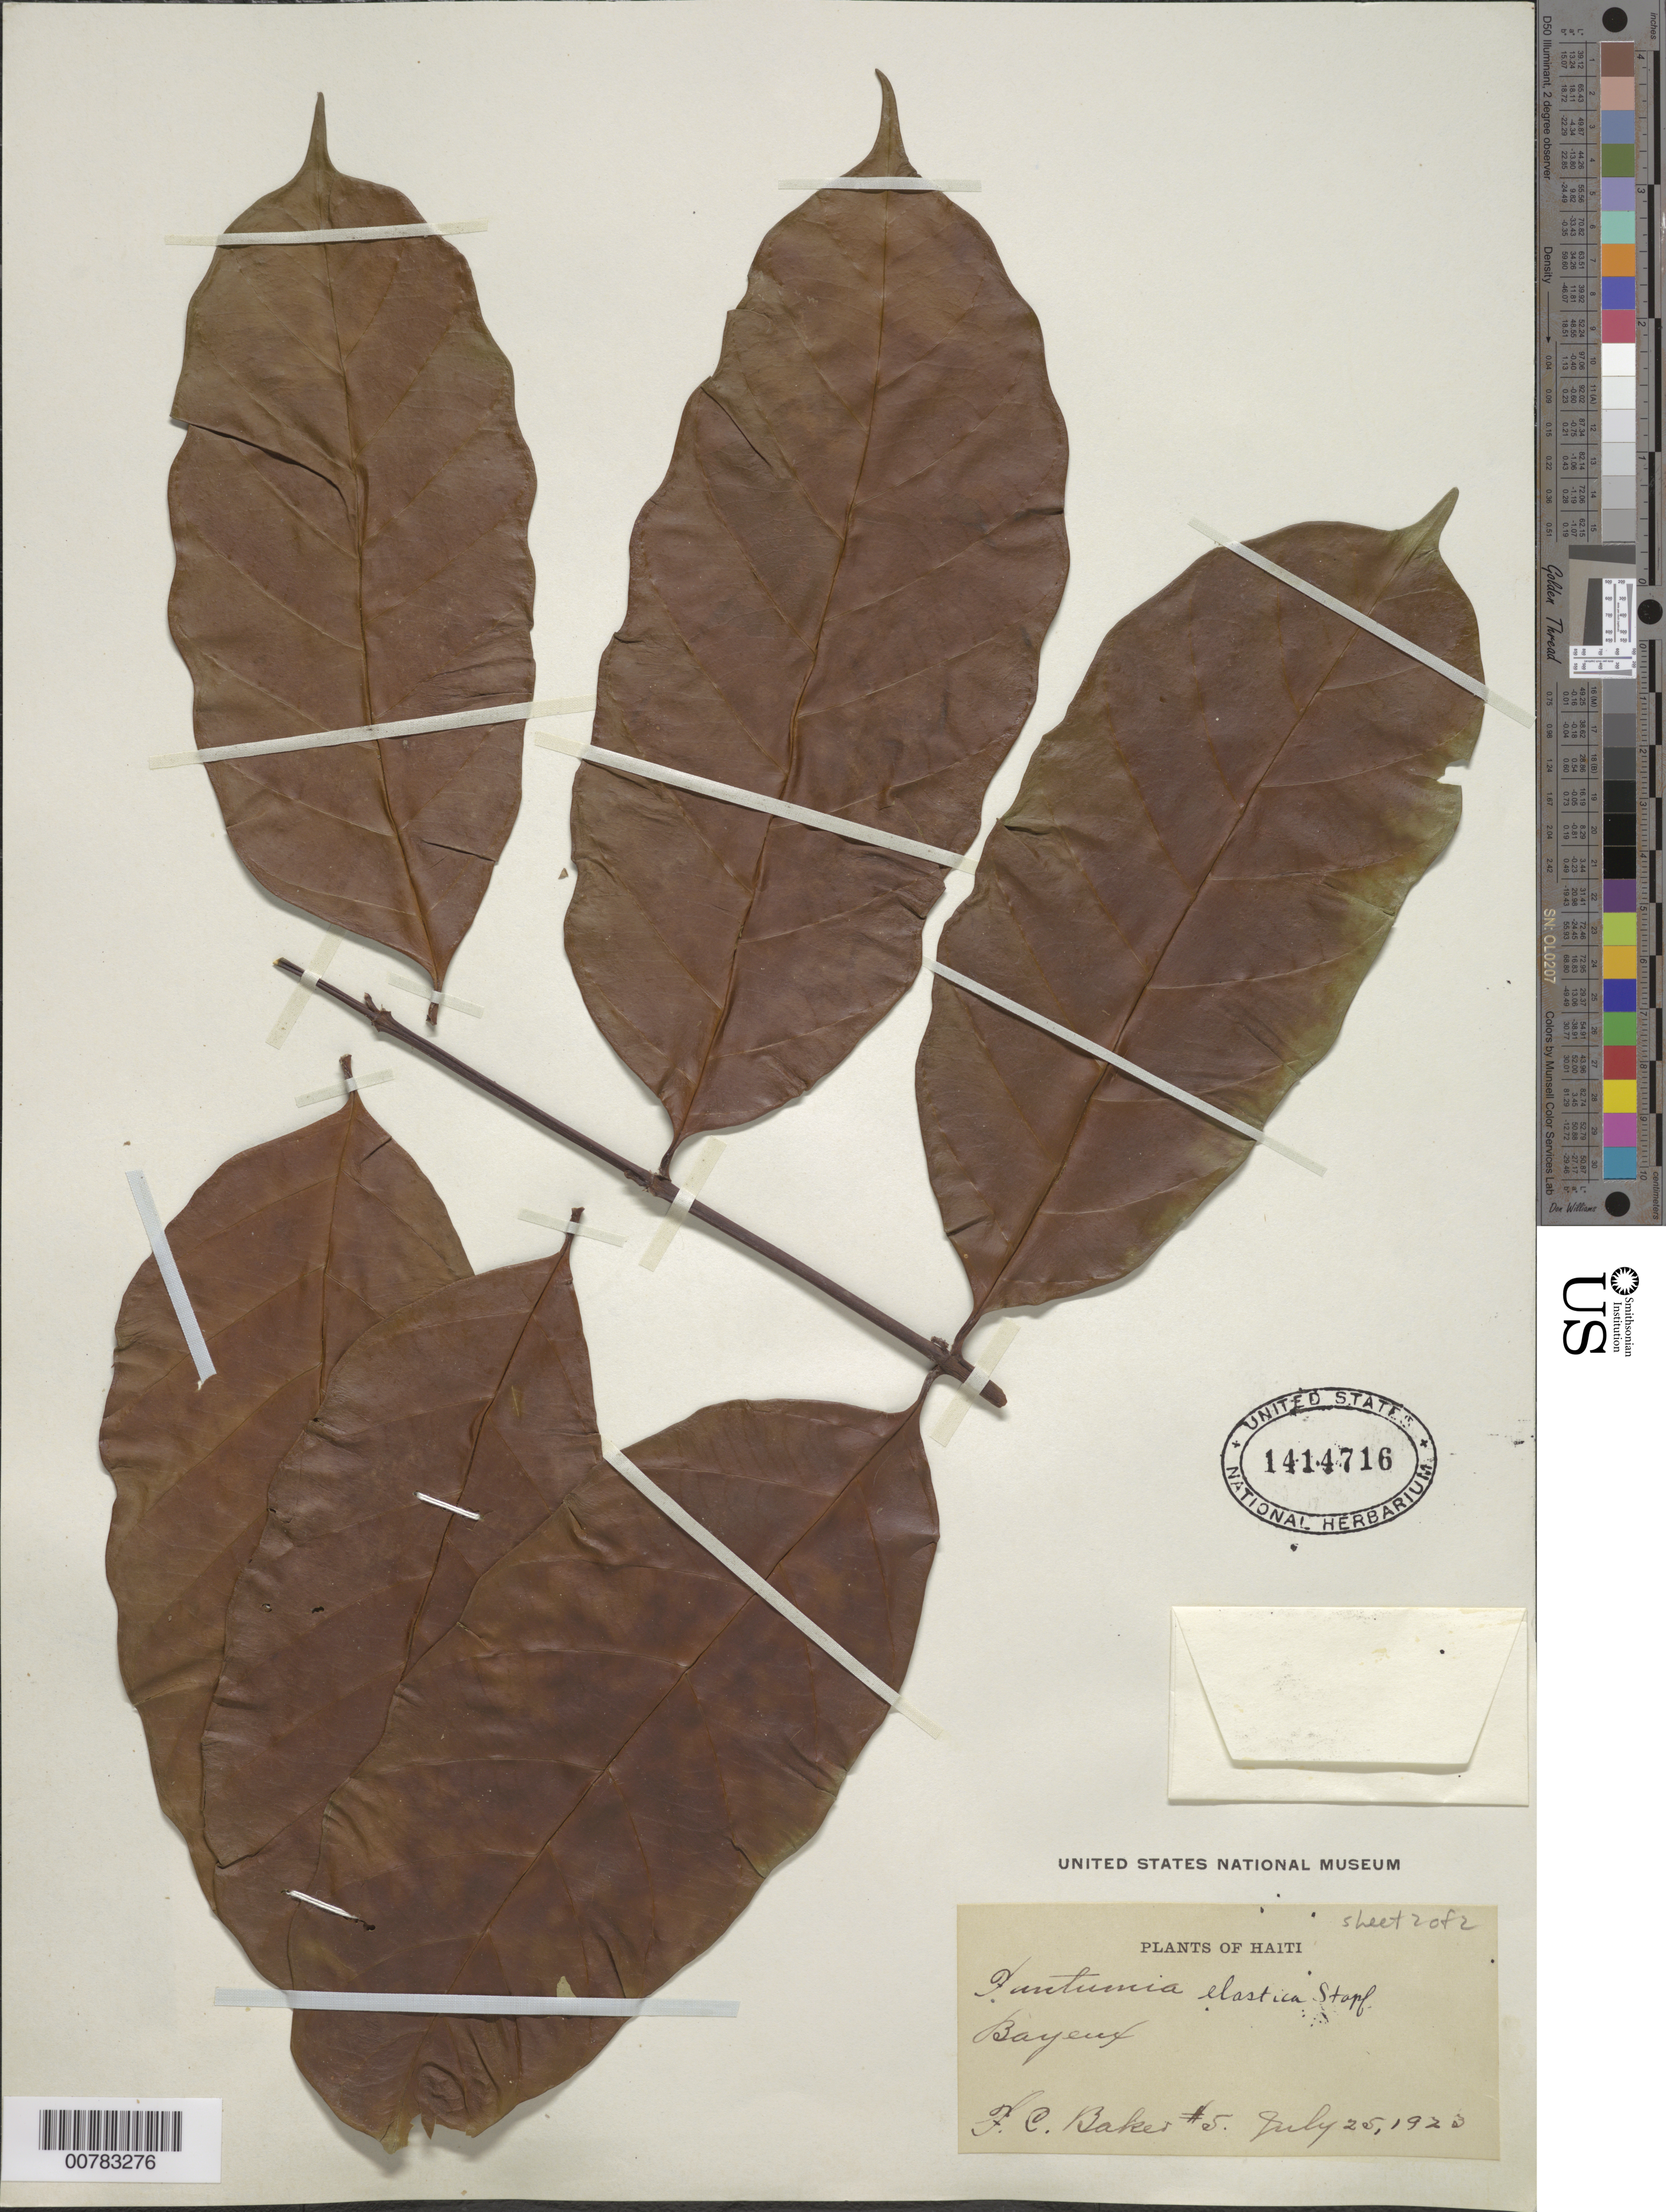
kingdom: Plantae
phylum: Tracheophyta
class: Magnoliopsida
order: Gentianales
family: Apocynaceae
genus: Funtumia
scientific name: Funtumia elastica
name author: Stapf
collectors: F. C. Baker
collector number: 5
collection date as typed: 25 Jul 1923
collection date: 1923-07-25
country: Haiti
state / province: Nord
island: Hispaniola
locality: Bayeux.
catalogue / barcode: US 1414716